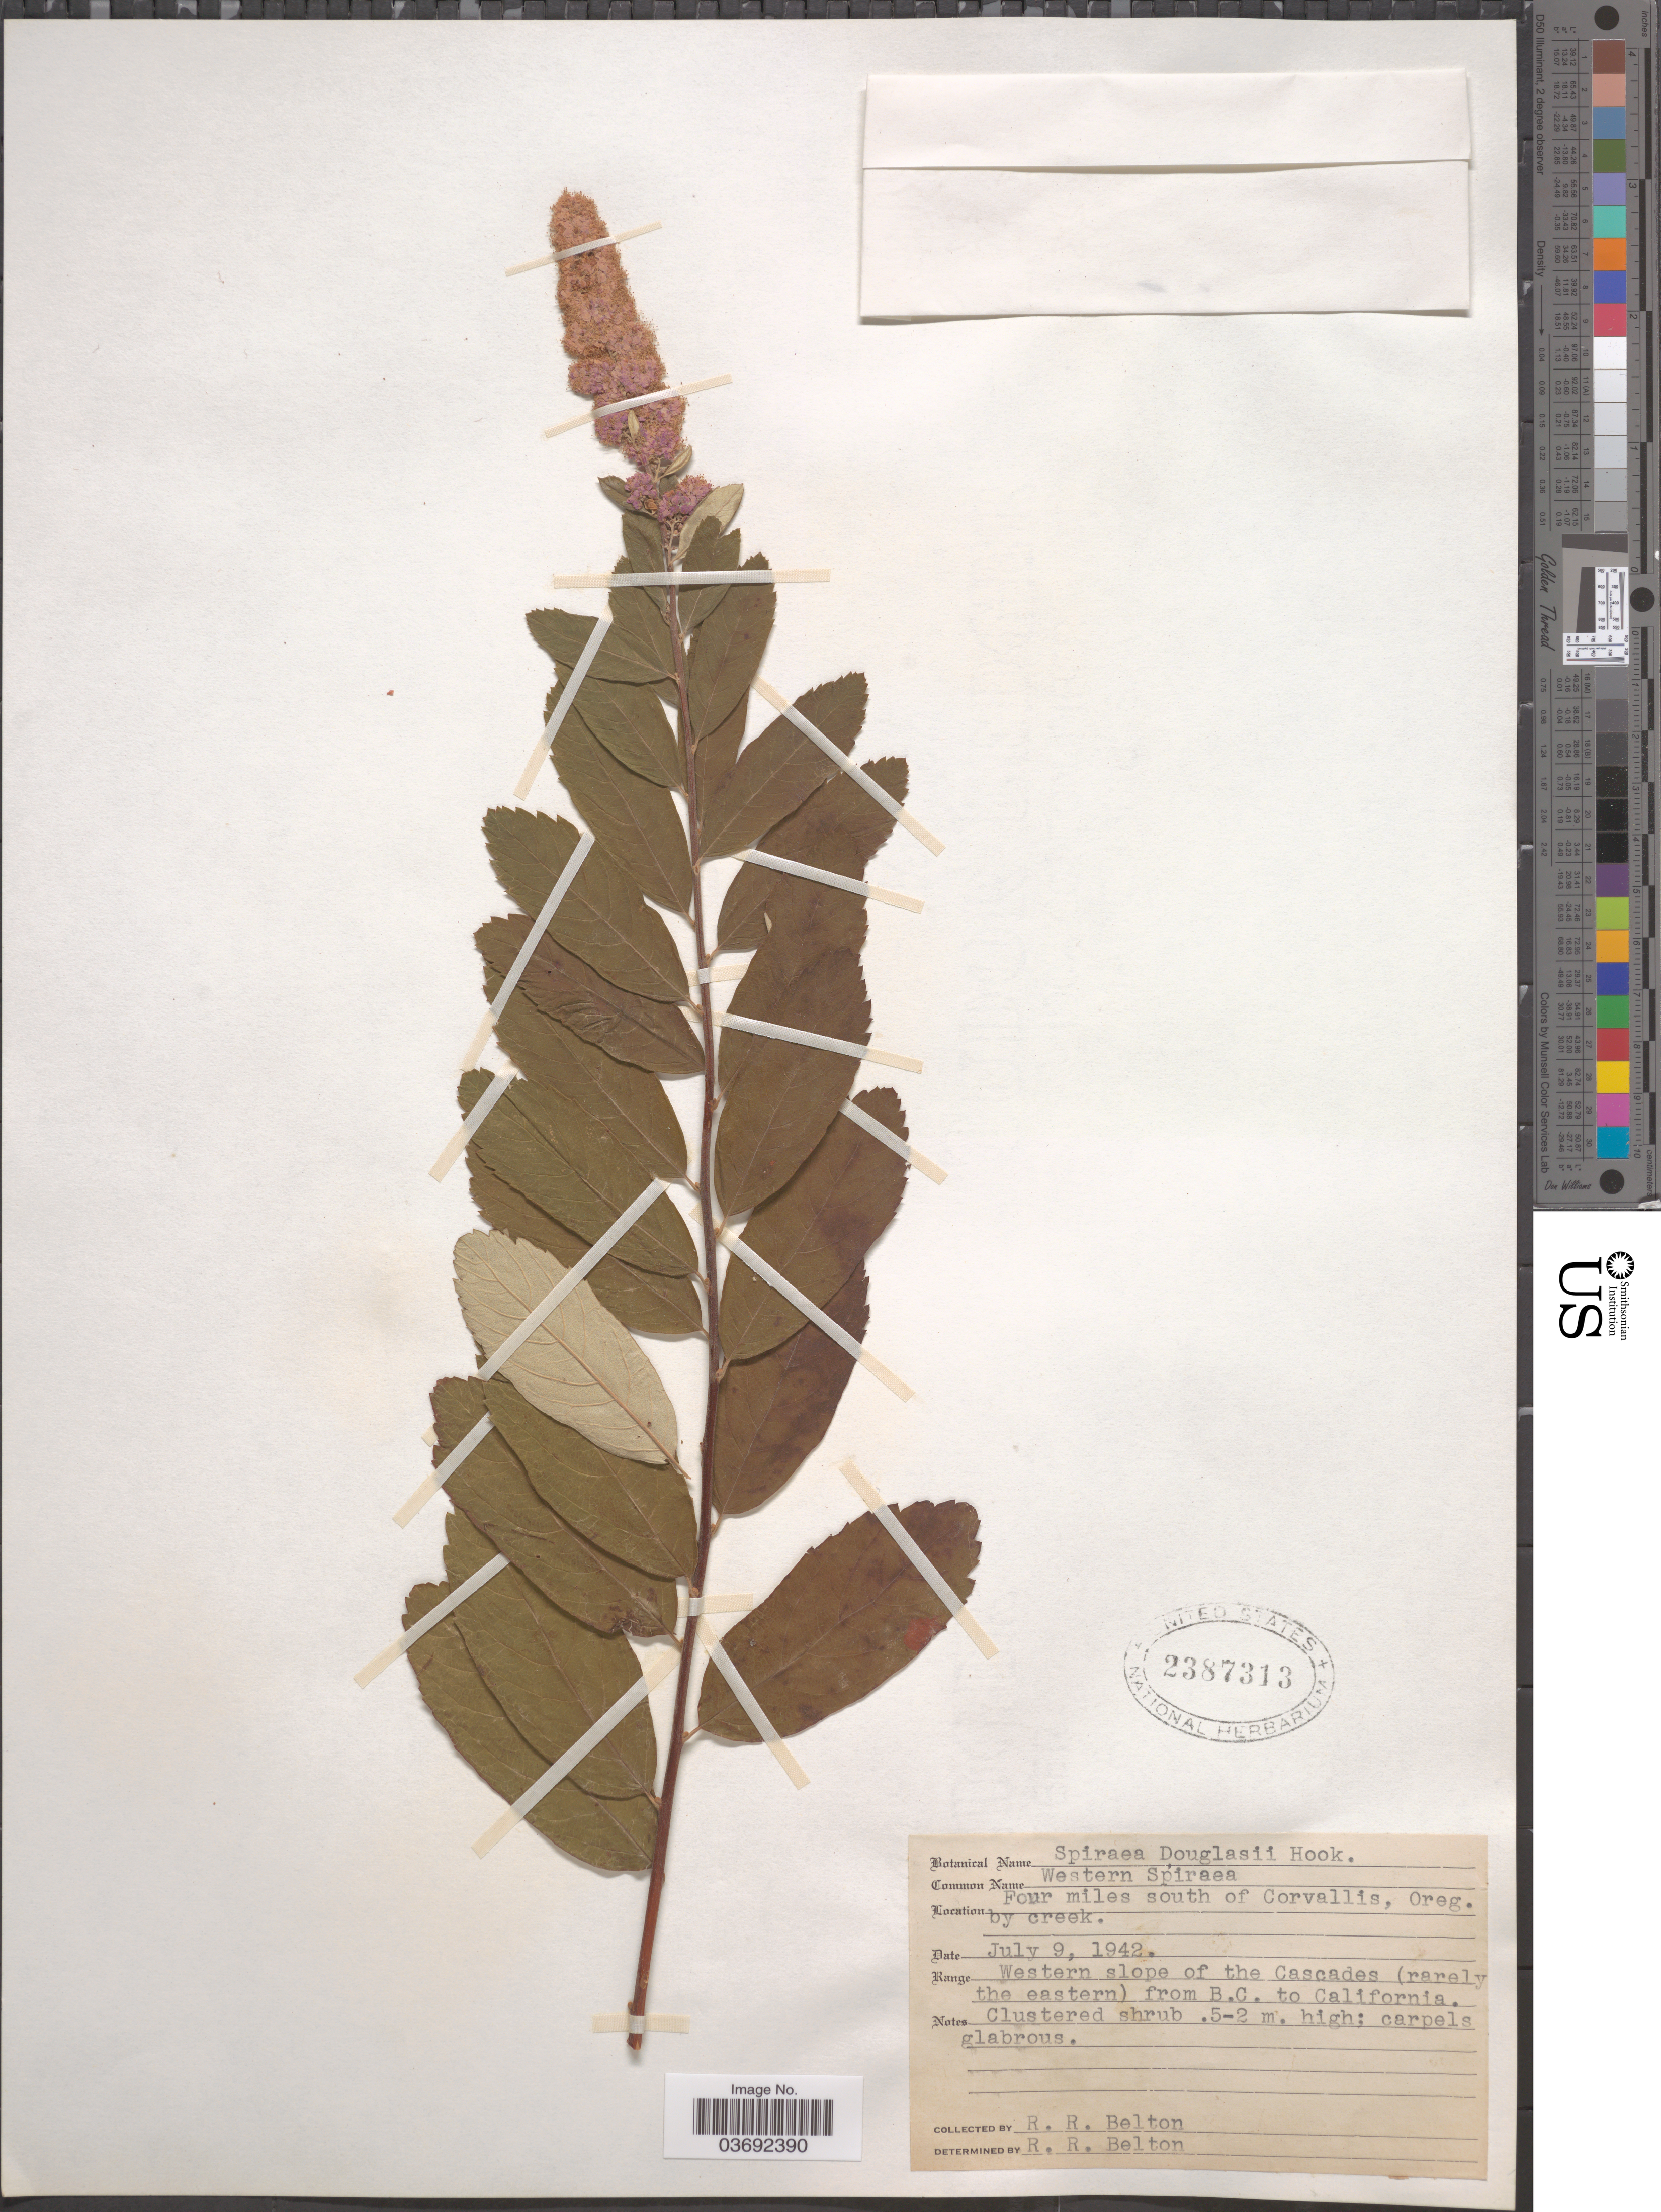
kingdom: Plantae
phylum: Tracheophyta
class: Magnoliopsida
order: Rosales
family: Rosaceae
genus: Spiraea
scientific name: Spiraea douglasii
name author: Hook.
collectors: R. Belton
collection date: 1942-07-09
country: United States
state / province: Oregon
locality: Four miles south of Corvallis. Range Western slope of the Cascades (rarely the eastern) from B.C. to California.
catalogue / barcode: US 2387313